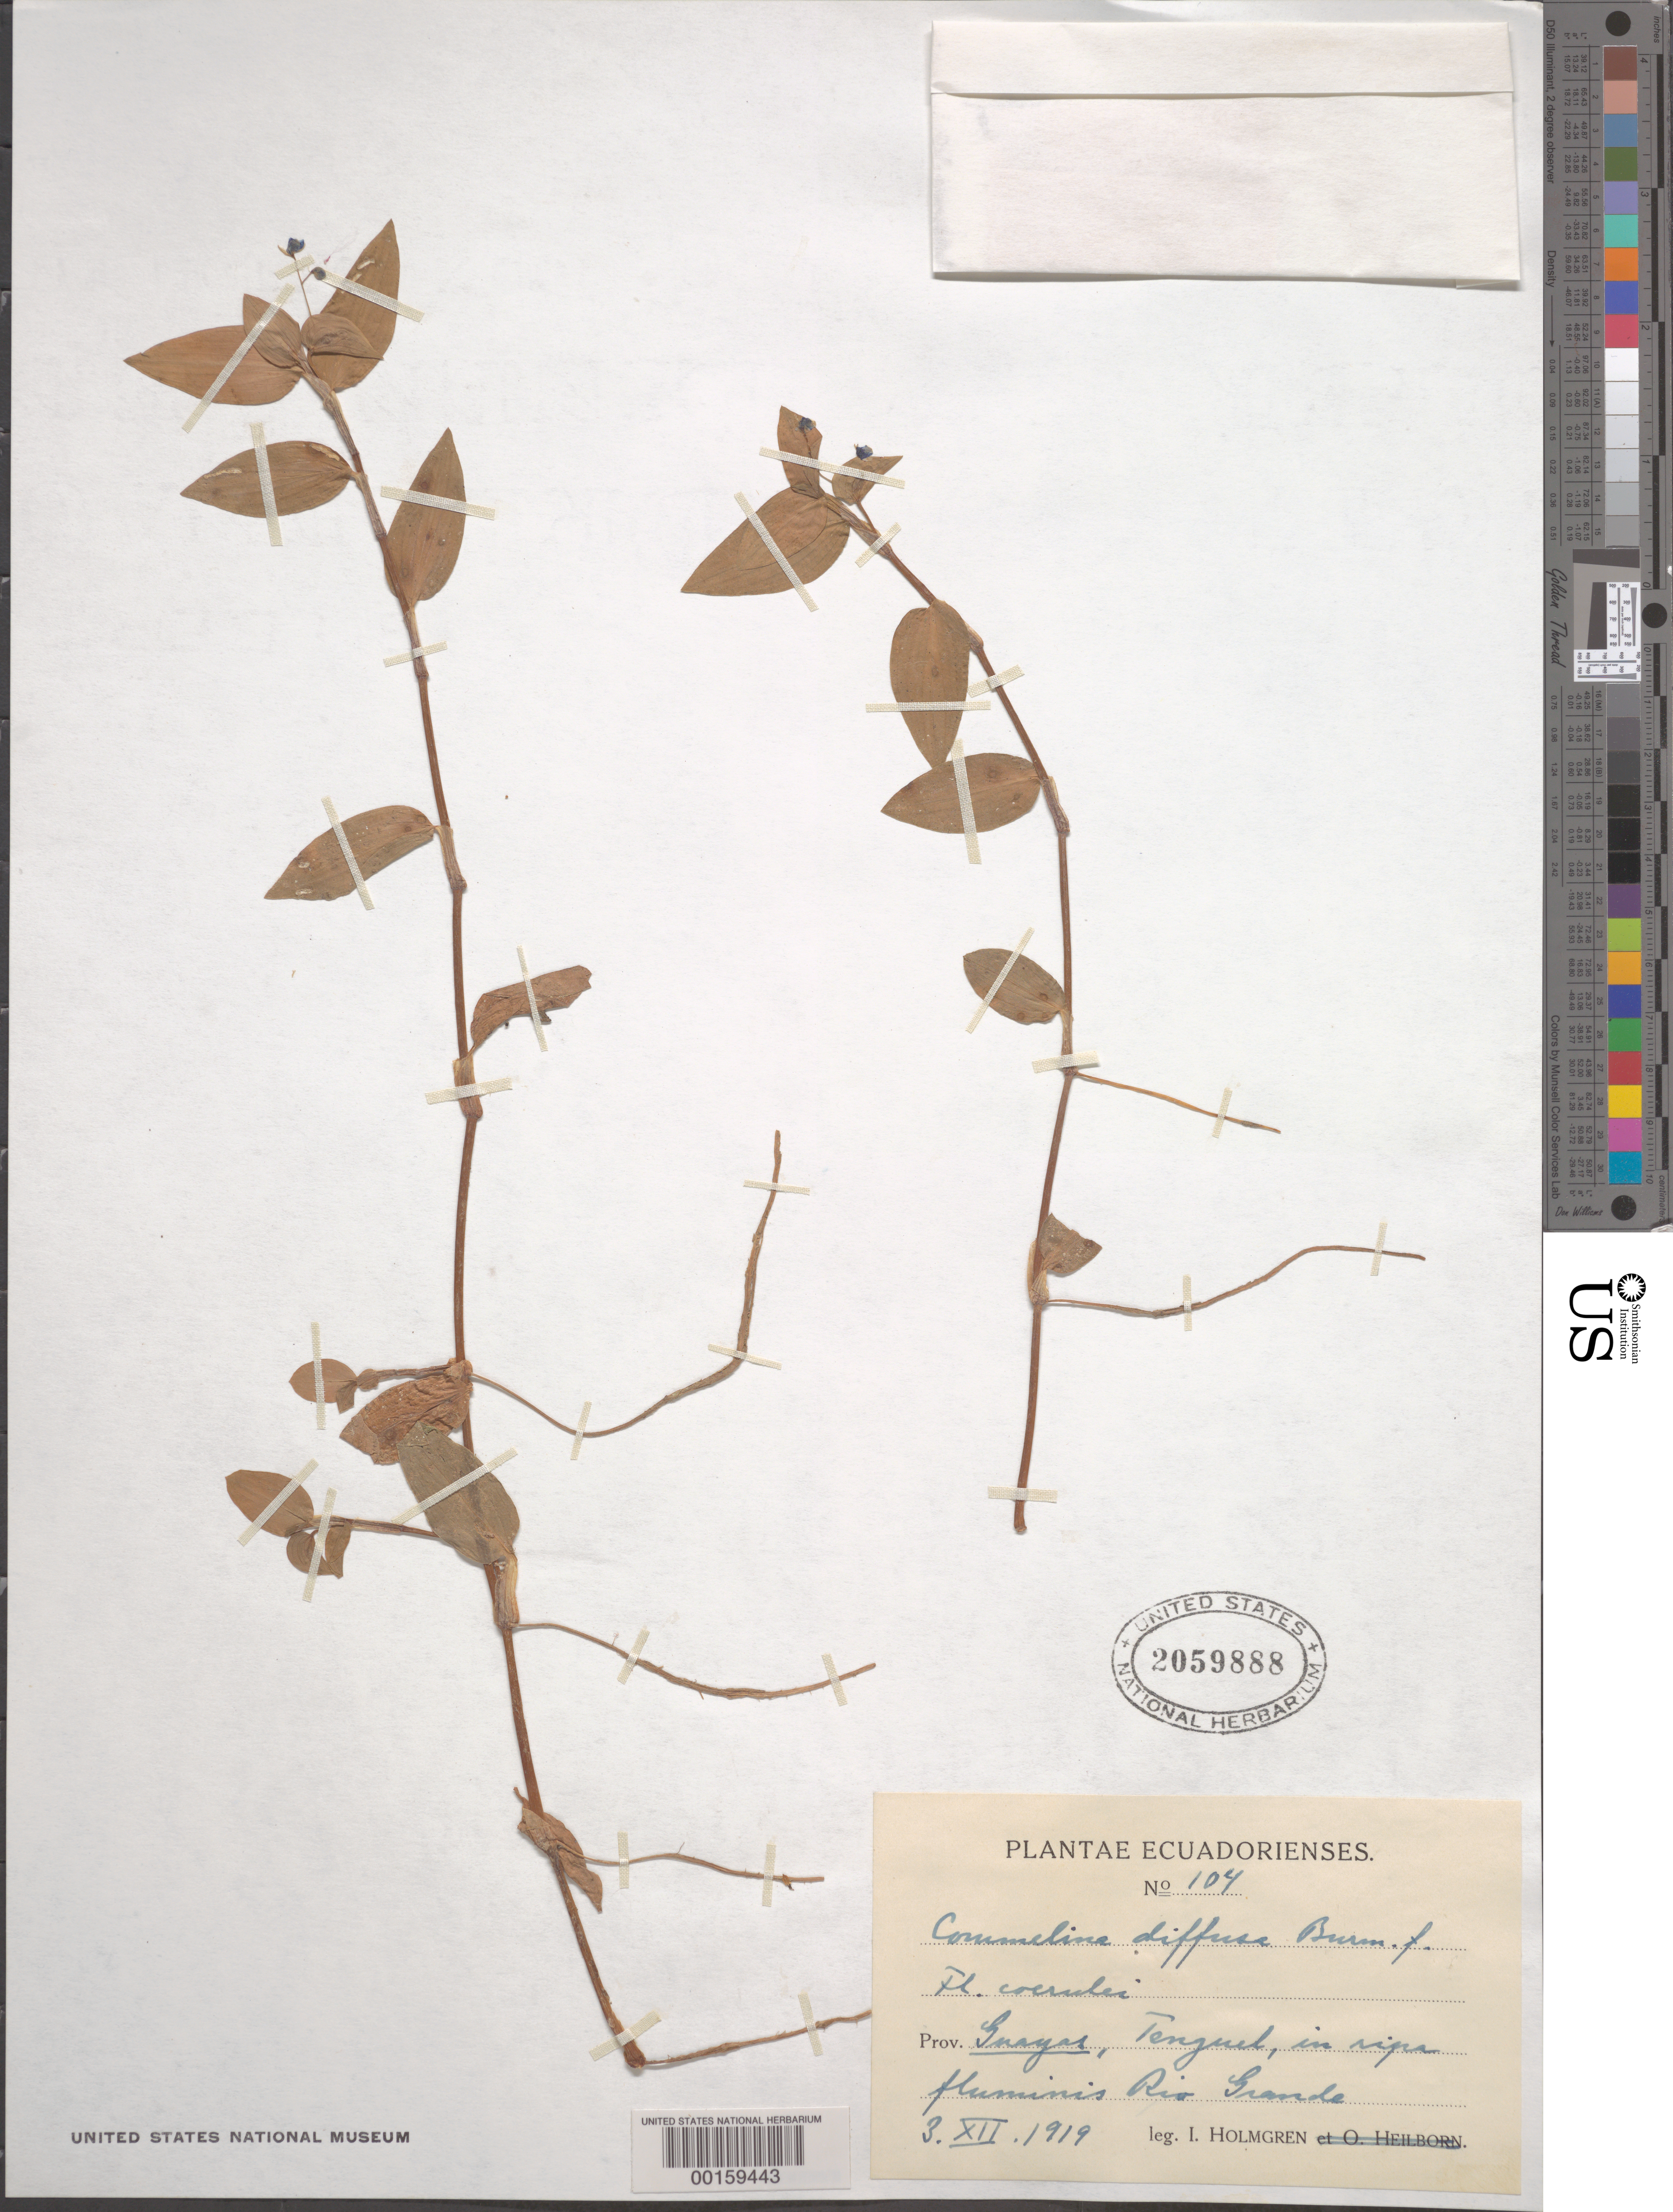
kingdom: Plantae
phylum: Tracheophyta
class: Liliopsida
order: Commelinales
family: Commelinaceae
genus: Commelina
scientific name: Commelina diffusa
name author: Burm. f.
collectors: I. A. Holmgren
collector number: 104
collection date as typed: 03 Dec 1919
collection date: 1919-12-03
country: Ecuador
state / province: Guayas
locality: Tenguel; Rio Grande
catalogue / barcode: US 2059888